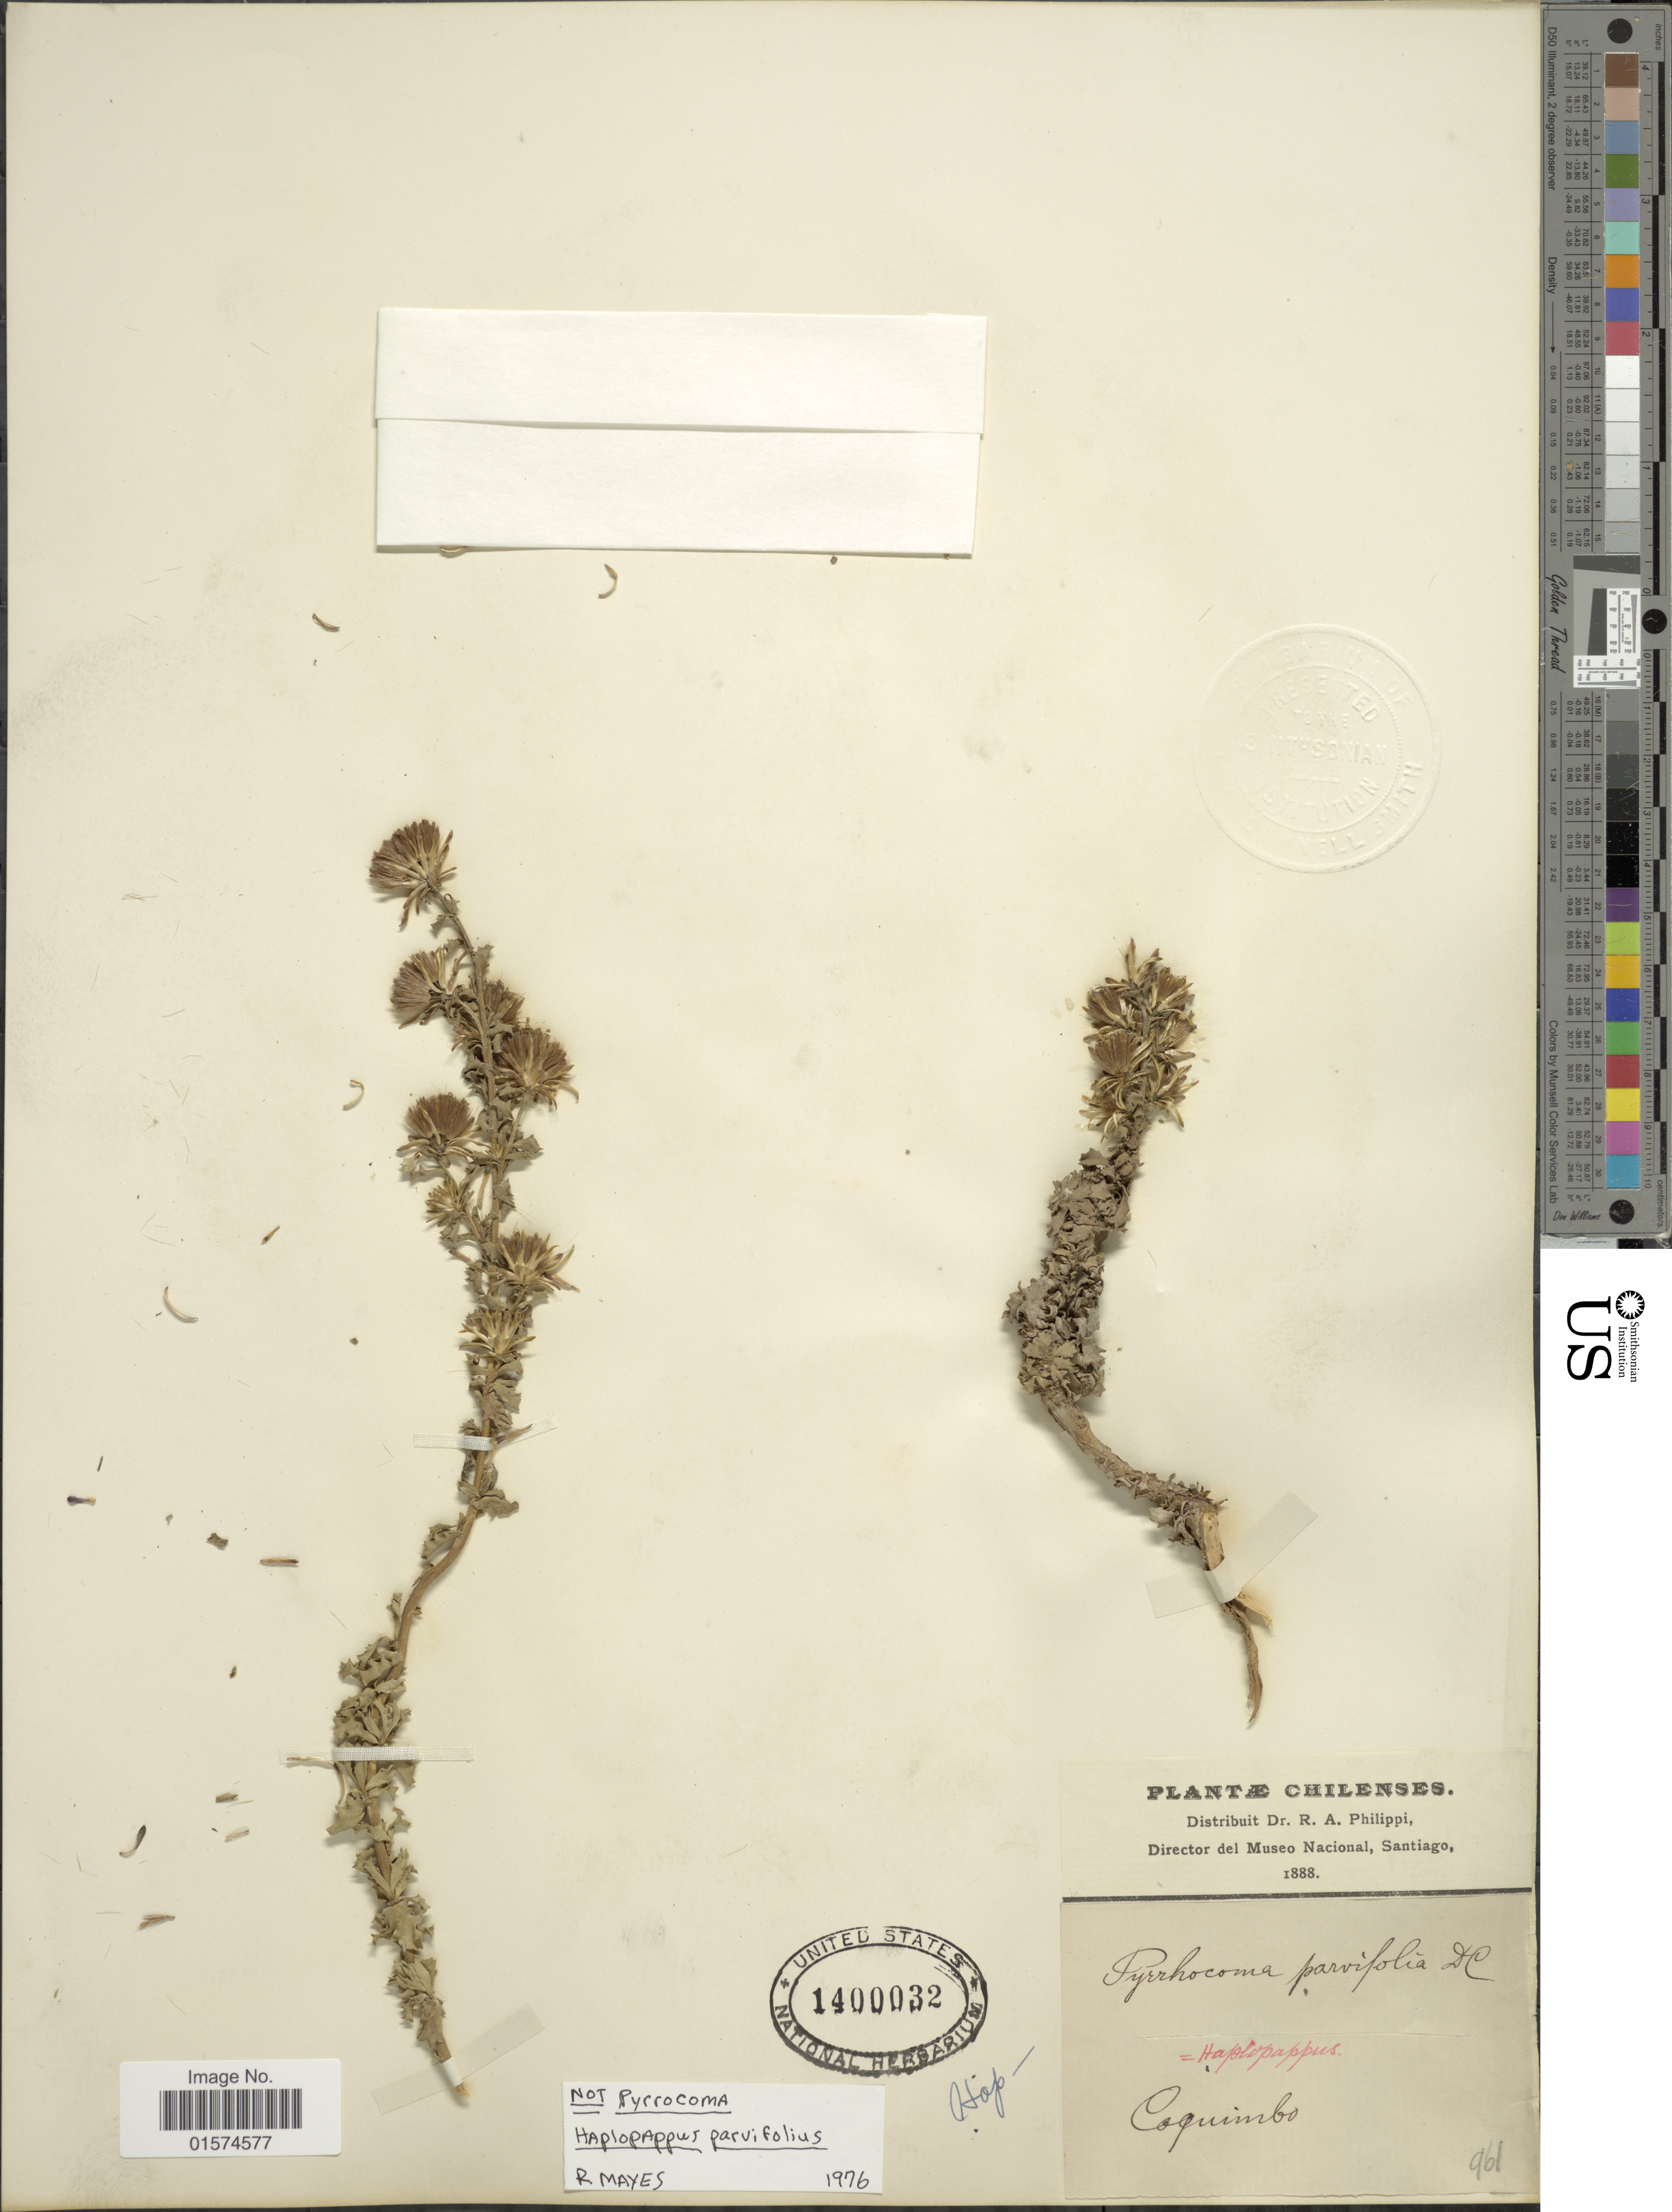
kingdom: Plantae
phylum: Tracheophyta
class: Magnoliopsida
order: Asterales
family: Asteraceae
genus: Haplopappus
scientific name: Haplopappus parvifolius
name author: (DC.) Gray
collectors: R. A. Philippi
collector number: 961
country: Chile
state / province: Coquimbo (IV)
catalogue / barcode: US 1400032